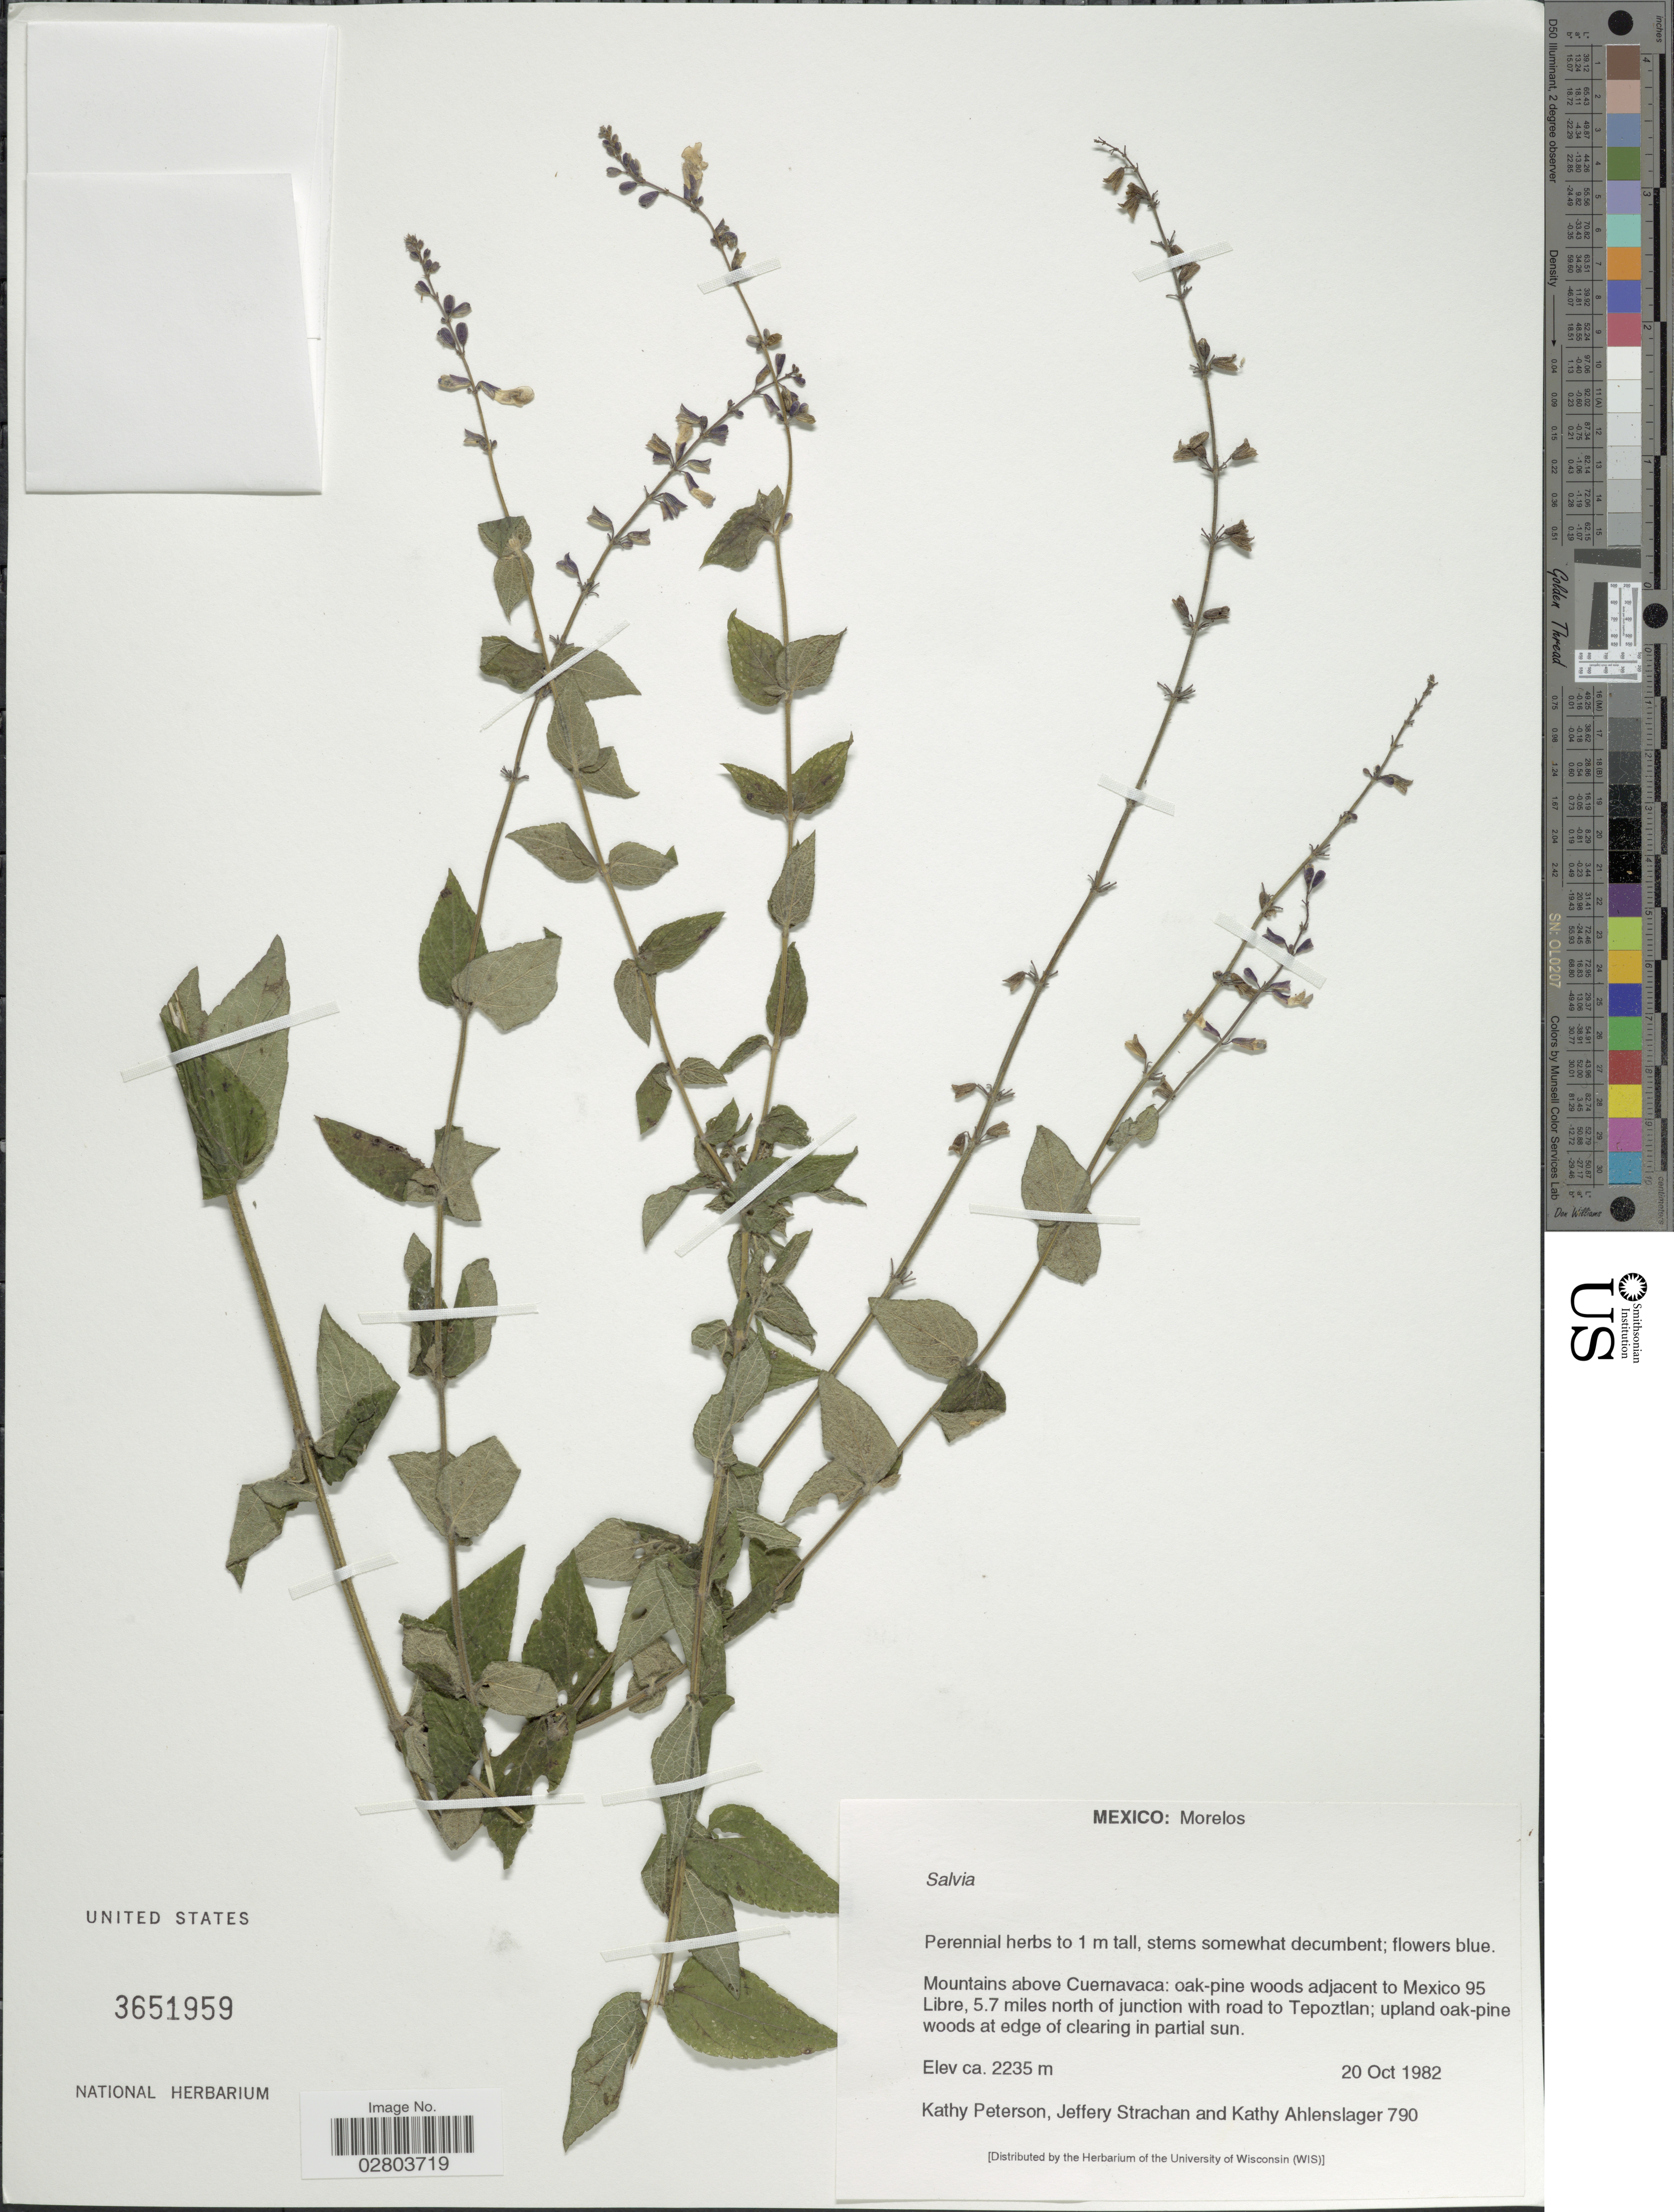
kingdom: Plantae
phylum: Tracheophyta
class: Magnoliopsida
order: Lamiales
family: Lamiaceae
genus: Salvia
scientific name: Salvia sp.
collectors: K. Peterson, J. Strachan & K. Ahlenslager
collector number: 790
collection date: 1982-10-20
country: Mexico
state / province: Morelos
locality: Mountains above Cuernavaca: oak-pine woods adjacent to Mexico 95 Libre, 5.7 miles north of junction with road to Tepoztlan.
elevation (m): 2235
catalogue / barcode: US 3651959